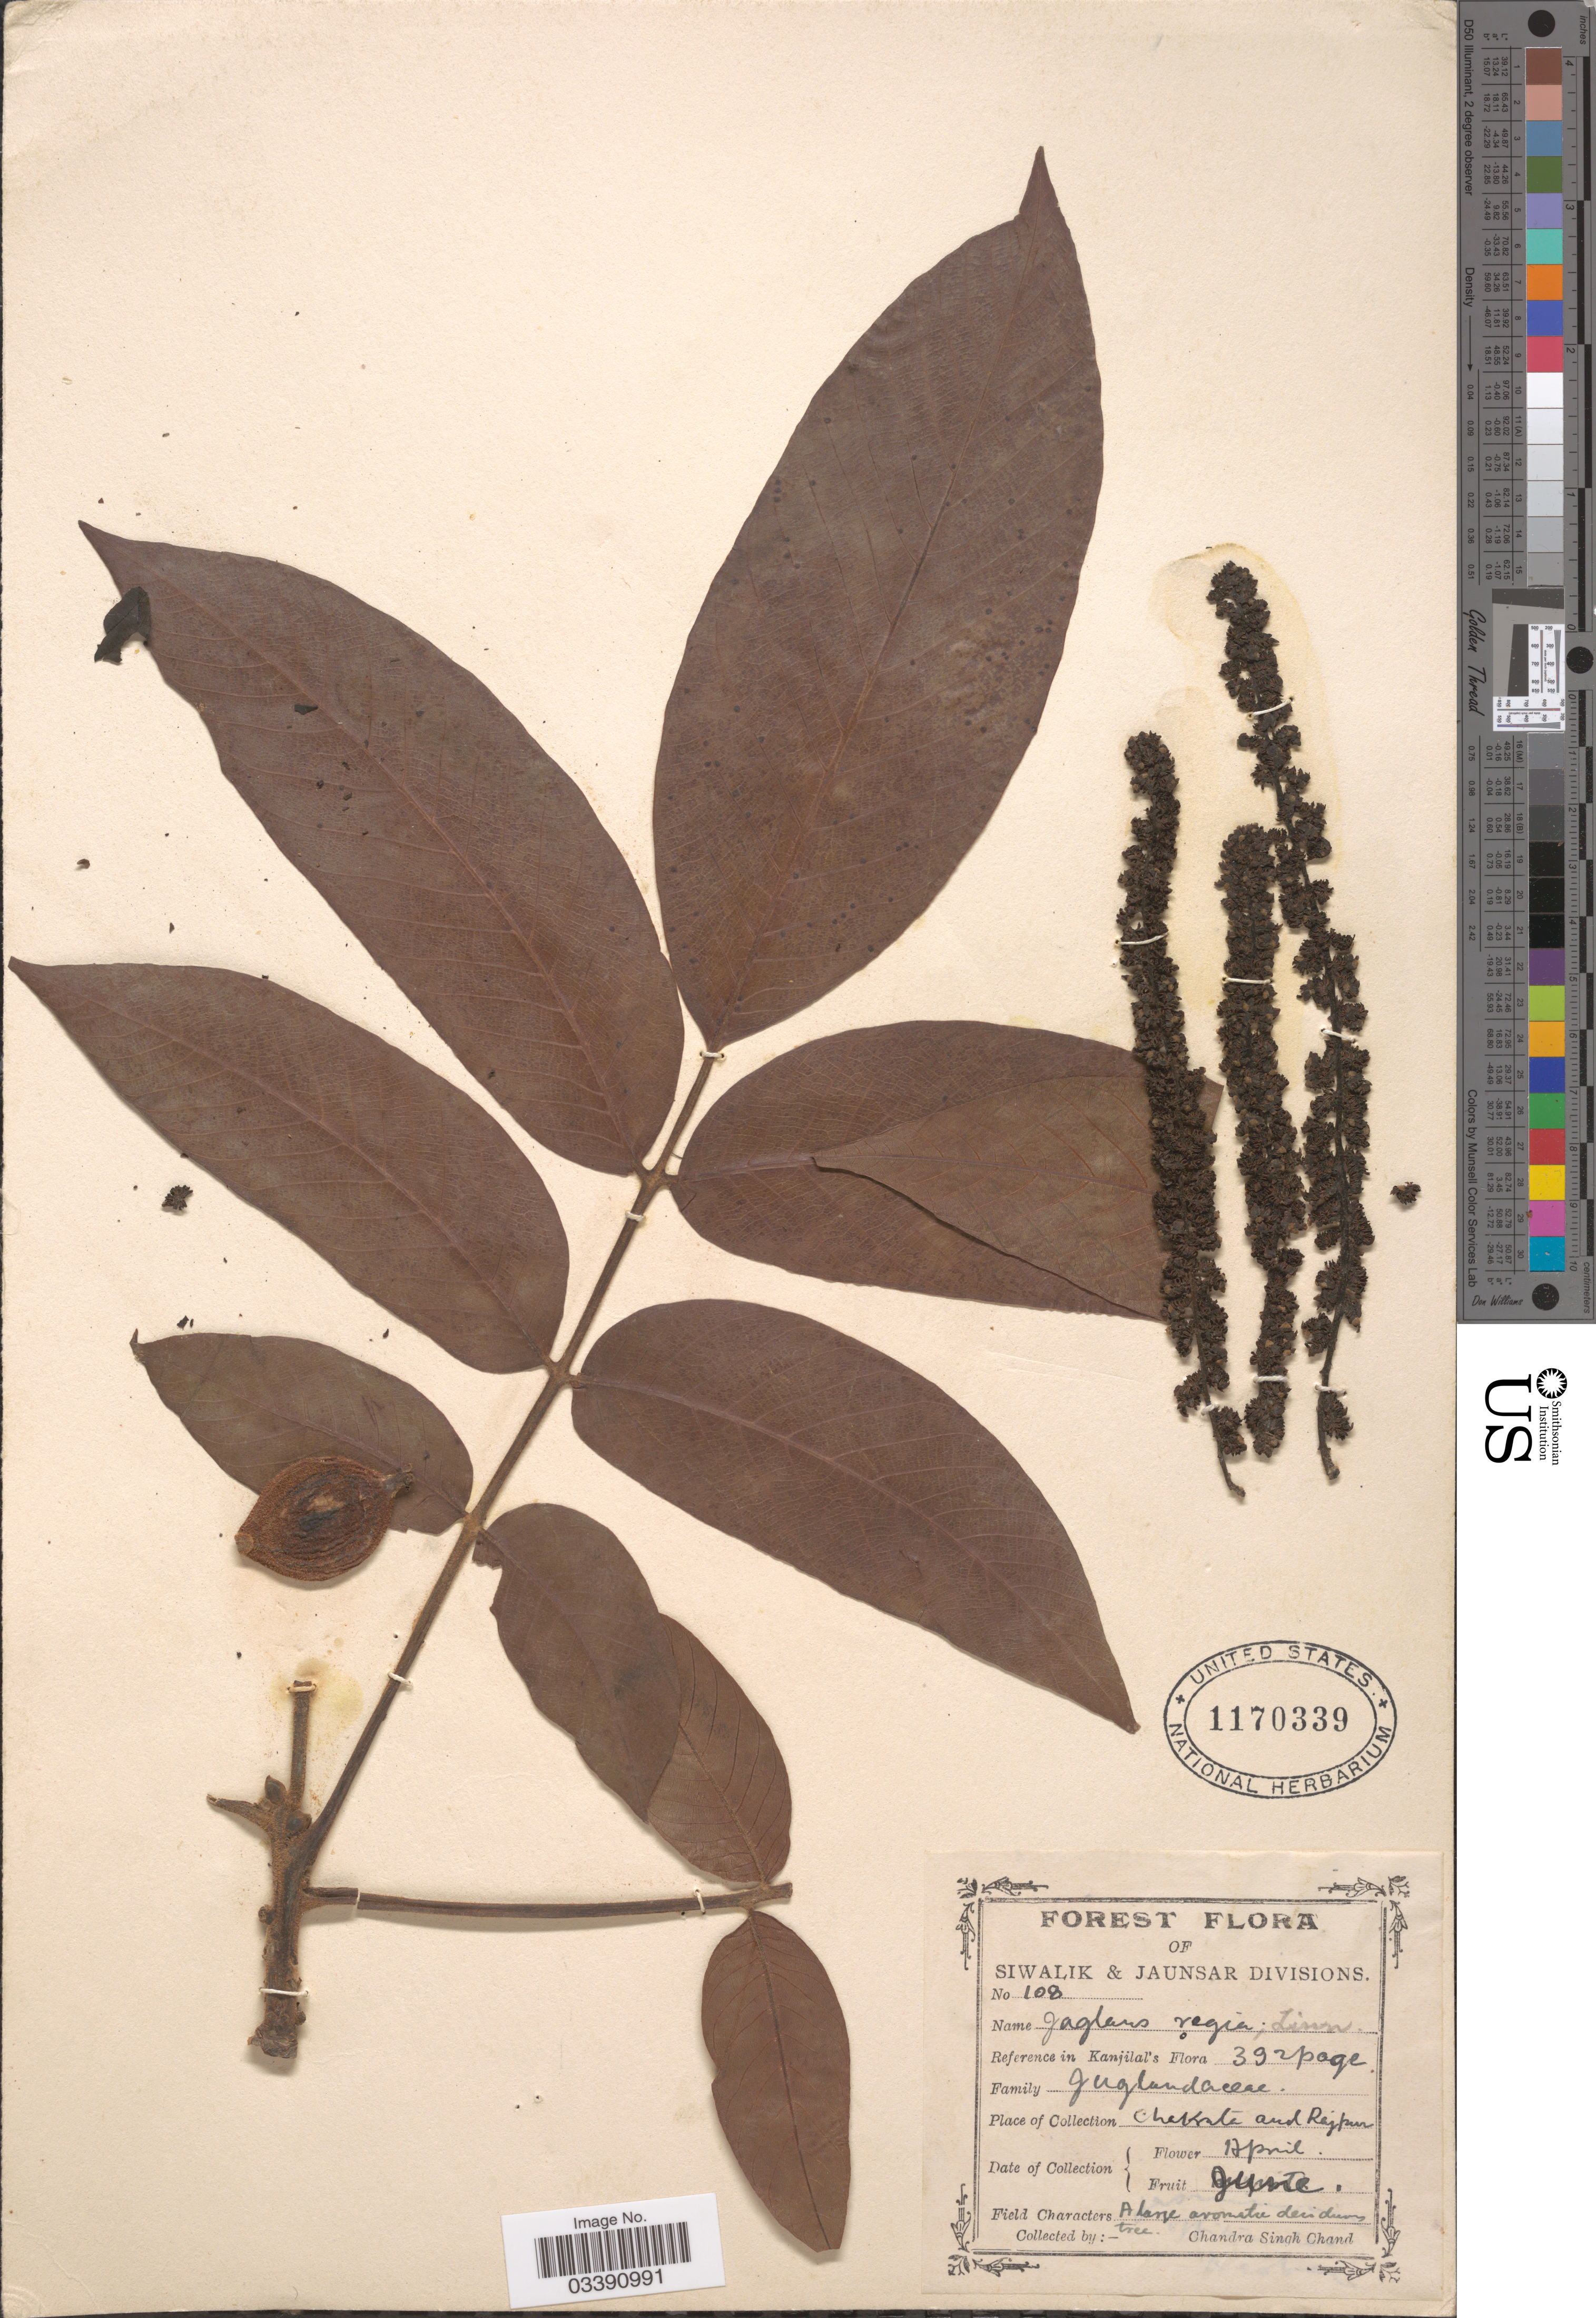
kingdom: Plantae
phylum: Tracheophyta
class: Magnoliopsida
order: Fagales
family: Juglandaceae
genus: Juglans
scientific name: Juglans regia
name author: L.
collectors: C. Chand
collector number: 108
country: India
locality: Siwalik & Jaunsar Divisions. CheKrate and Rajpur.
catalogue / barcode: US 1170339